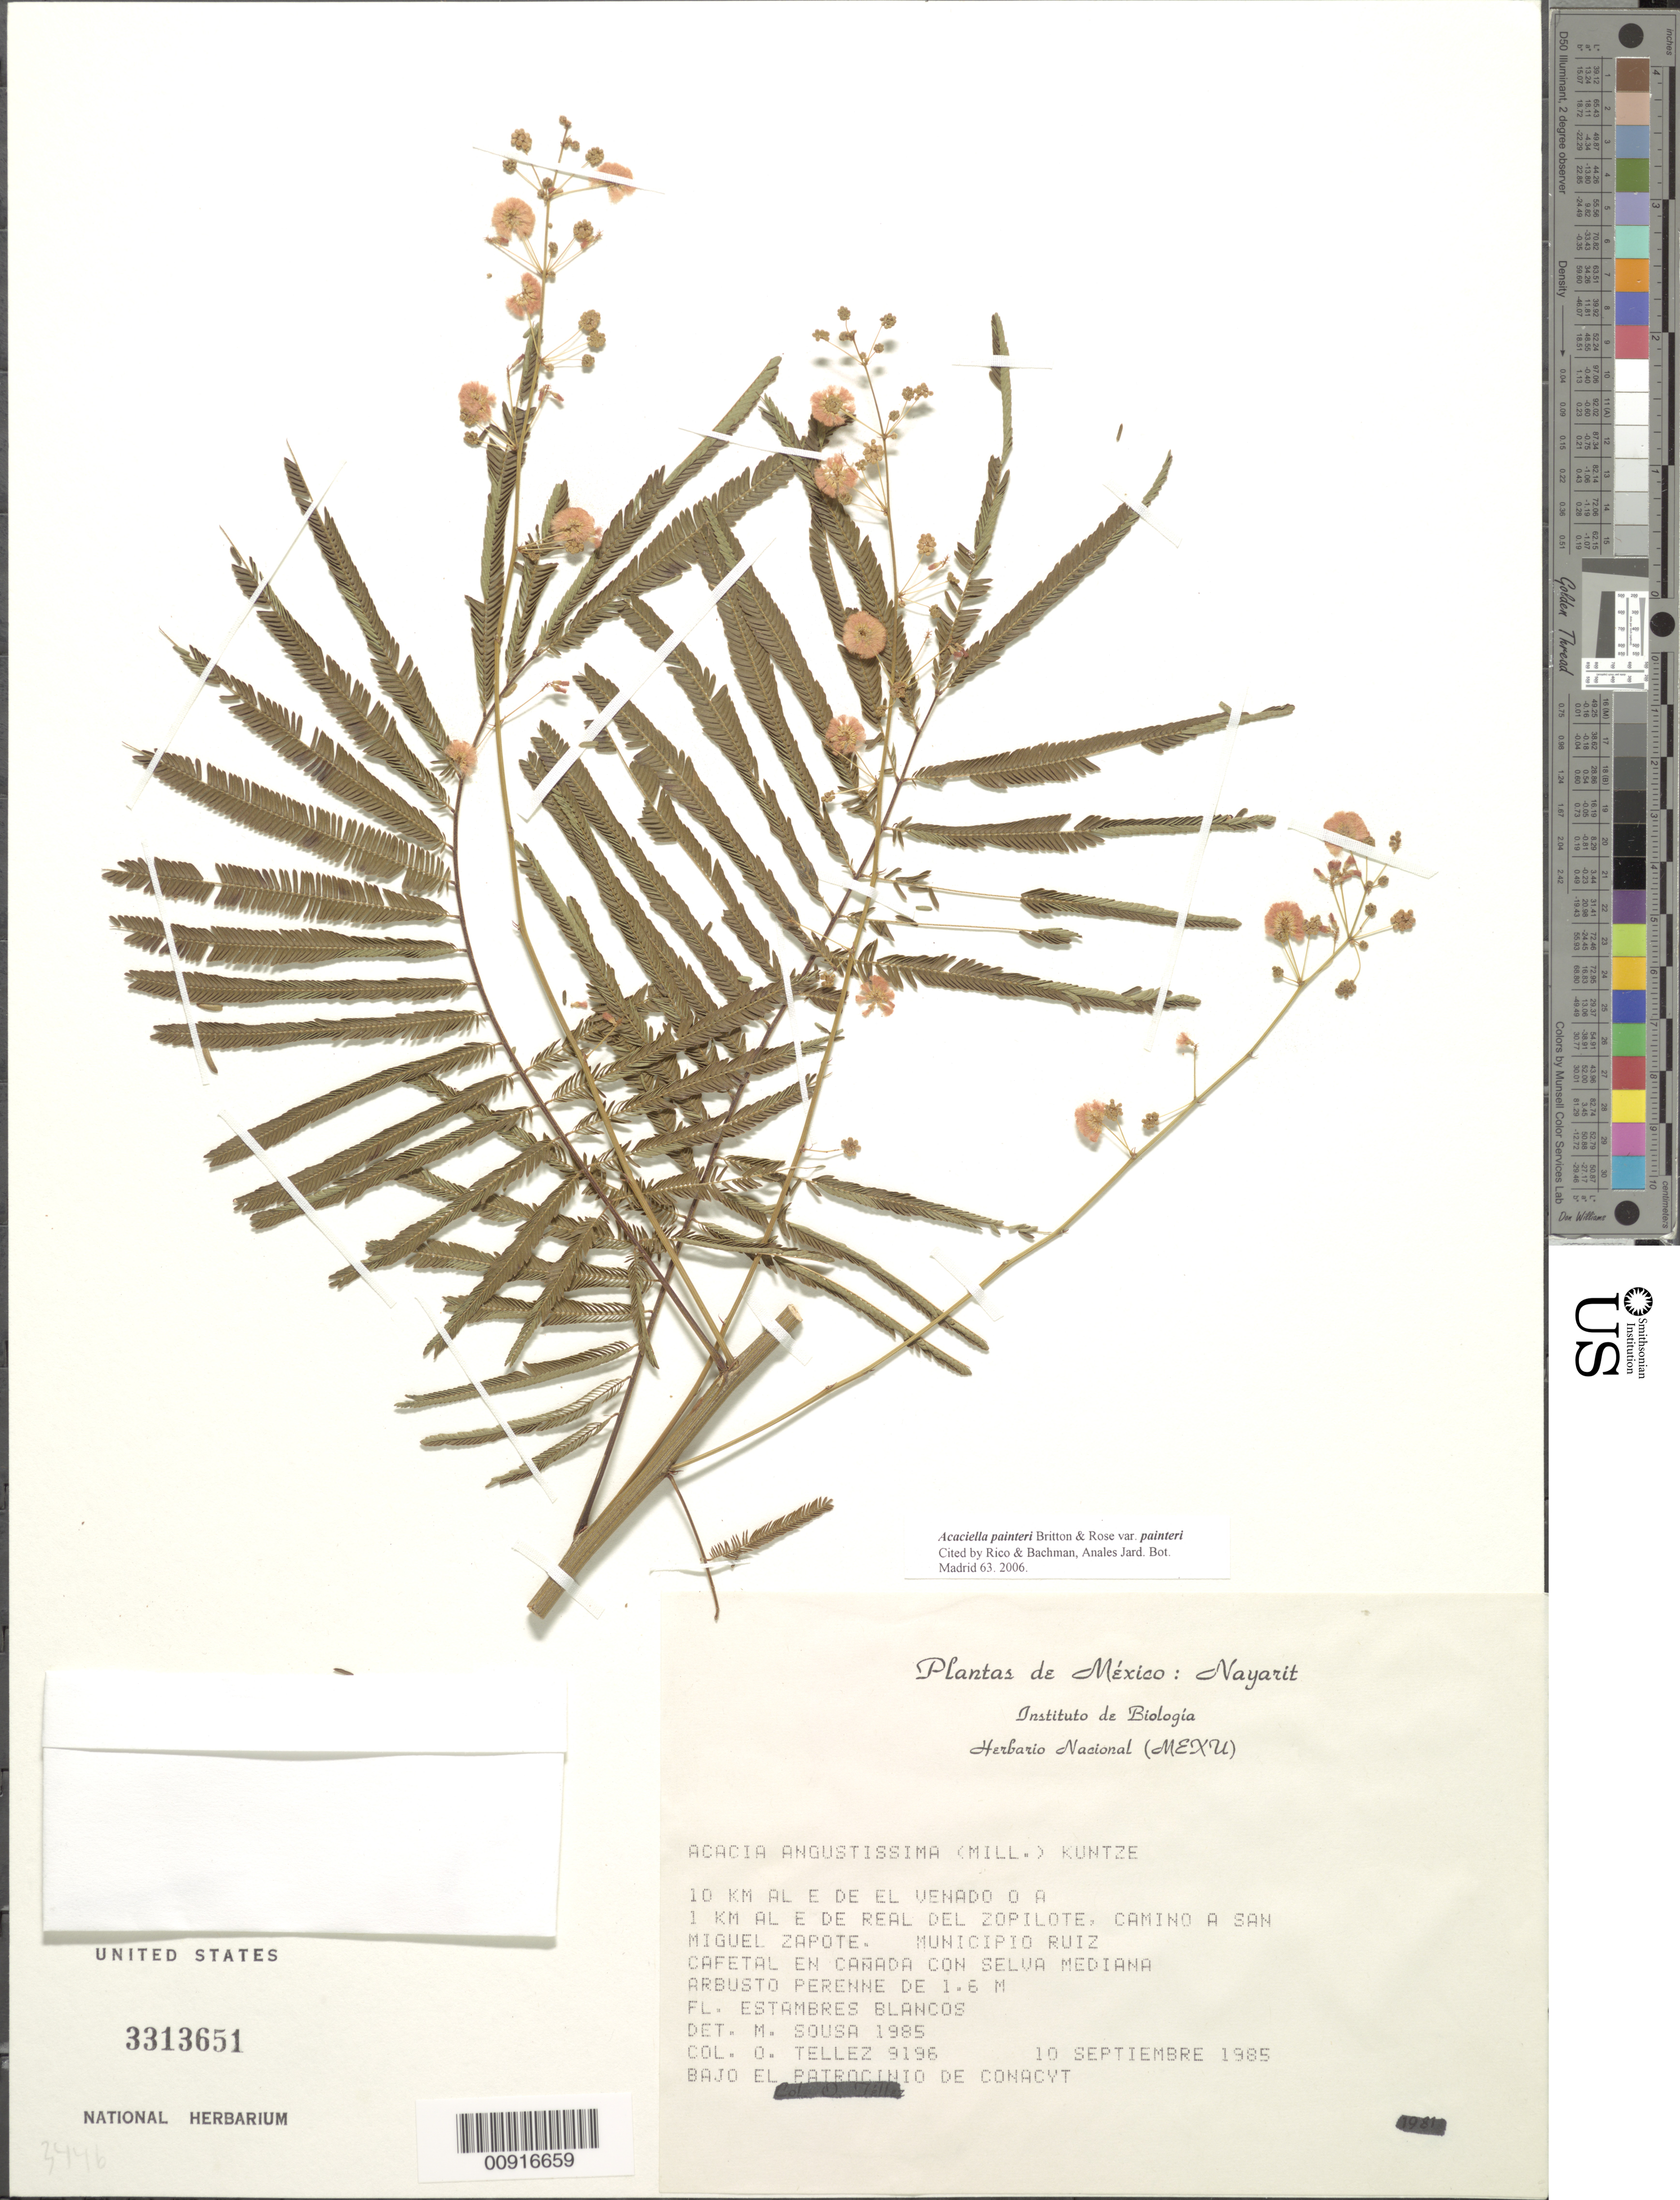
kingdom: Plantae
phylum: Tracheophyta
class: Magnoliopsida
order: Fabales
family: Fabaceae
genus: Acaciella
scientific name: Acaciella painteri var. painteri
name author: Britton & Rose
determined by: Strong, M. T., (US), Smithsonian Institution - National Museum of Natural History (UNITED STATES)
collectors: O. Téllez V.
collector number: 9196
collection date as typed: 10 Sep 1985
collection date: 1985-09-10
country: Mexico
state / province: Nayarit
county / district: Ruiz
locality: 10 km al E de El Venado o a 1 km al E de Real del Zopilote, camino a San Miguel Zapote. Municipio Ruíz.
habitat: Cafetal en cañada con selva mediana.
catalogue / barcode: US 3313651